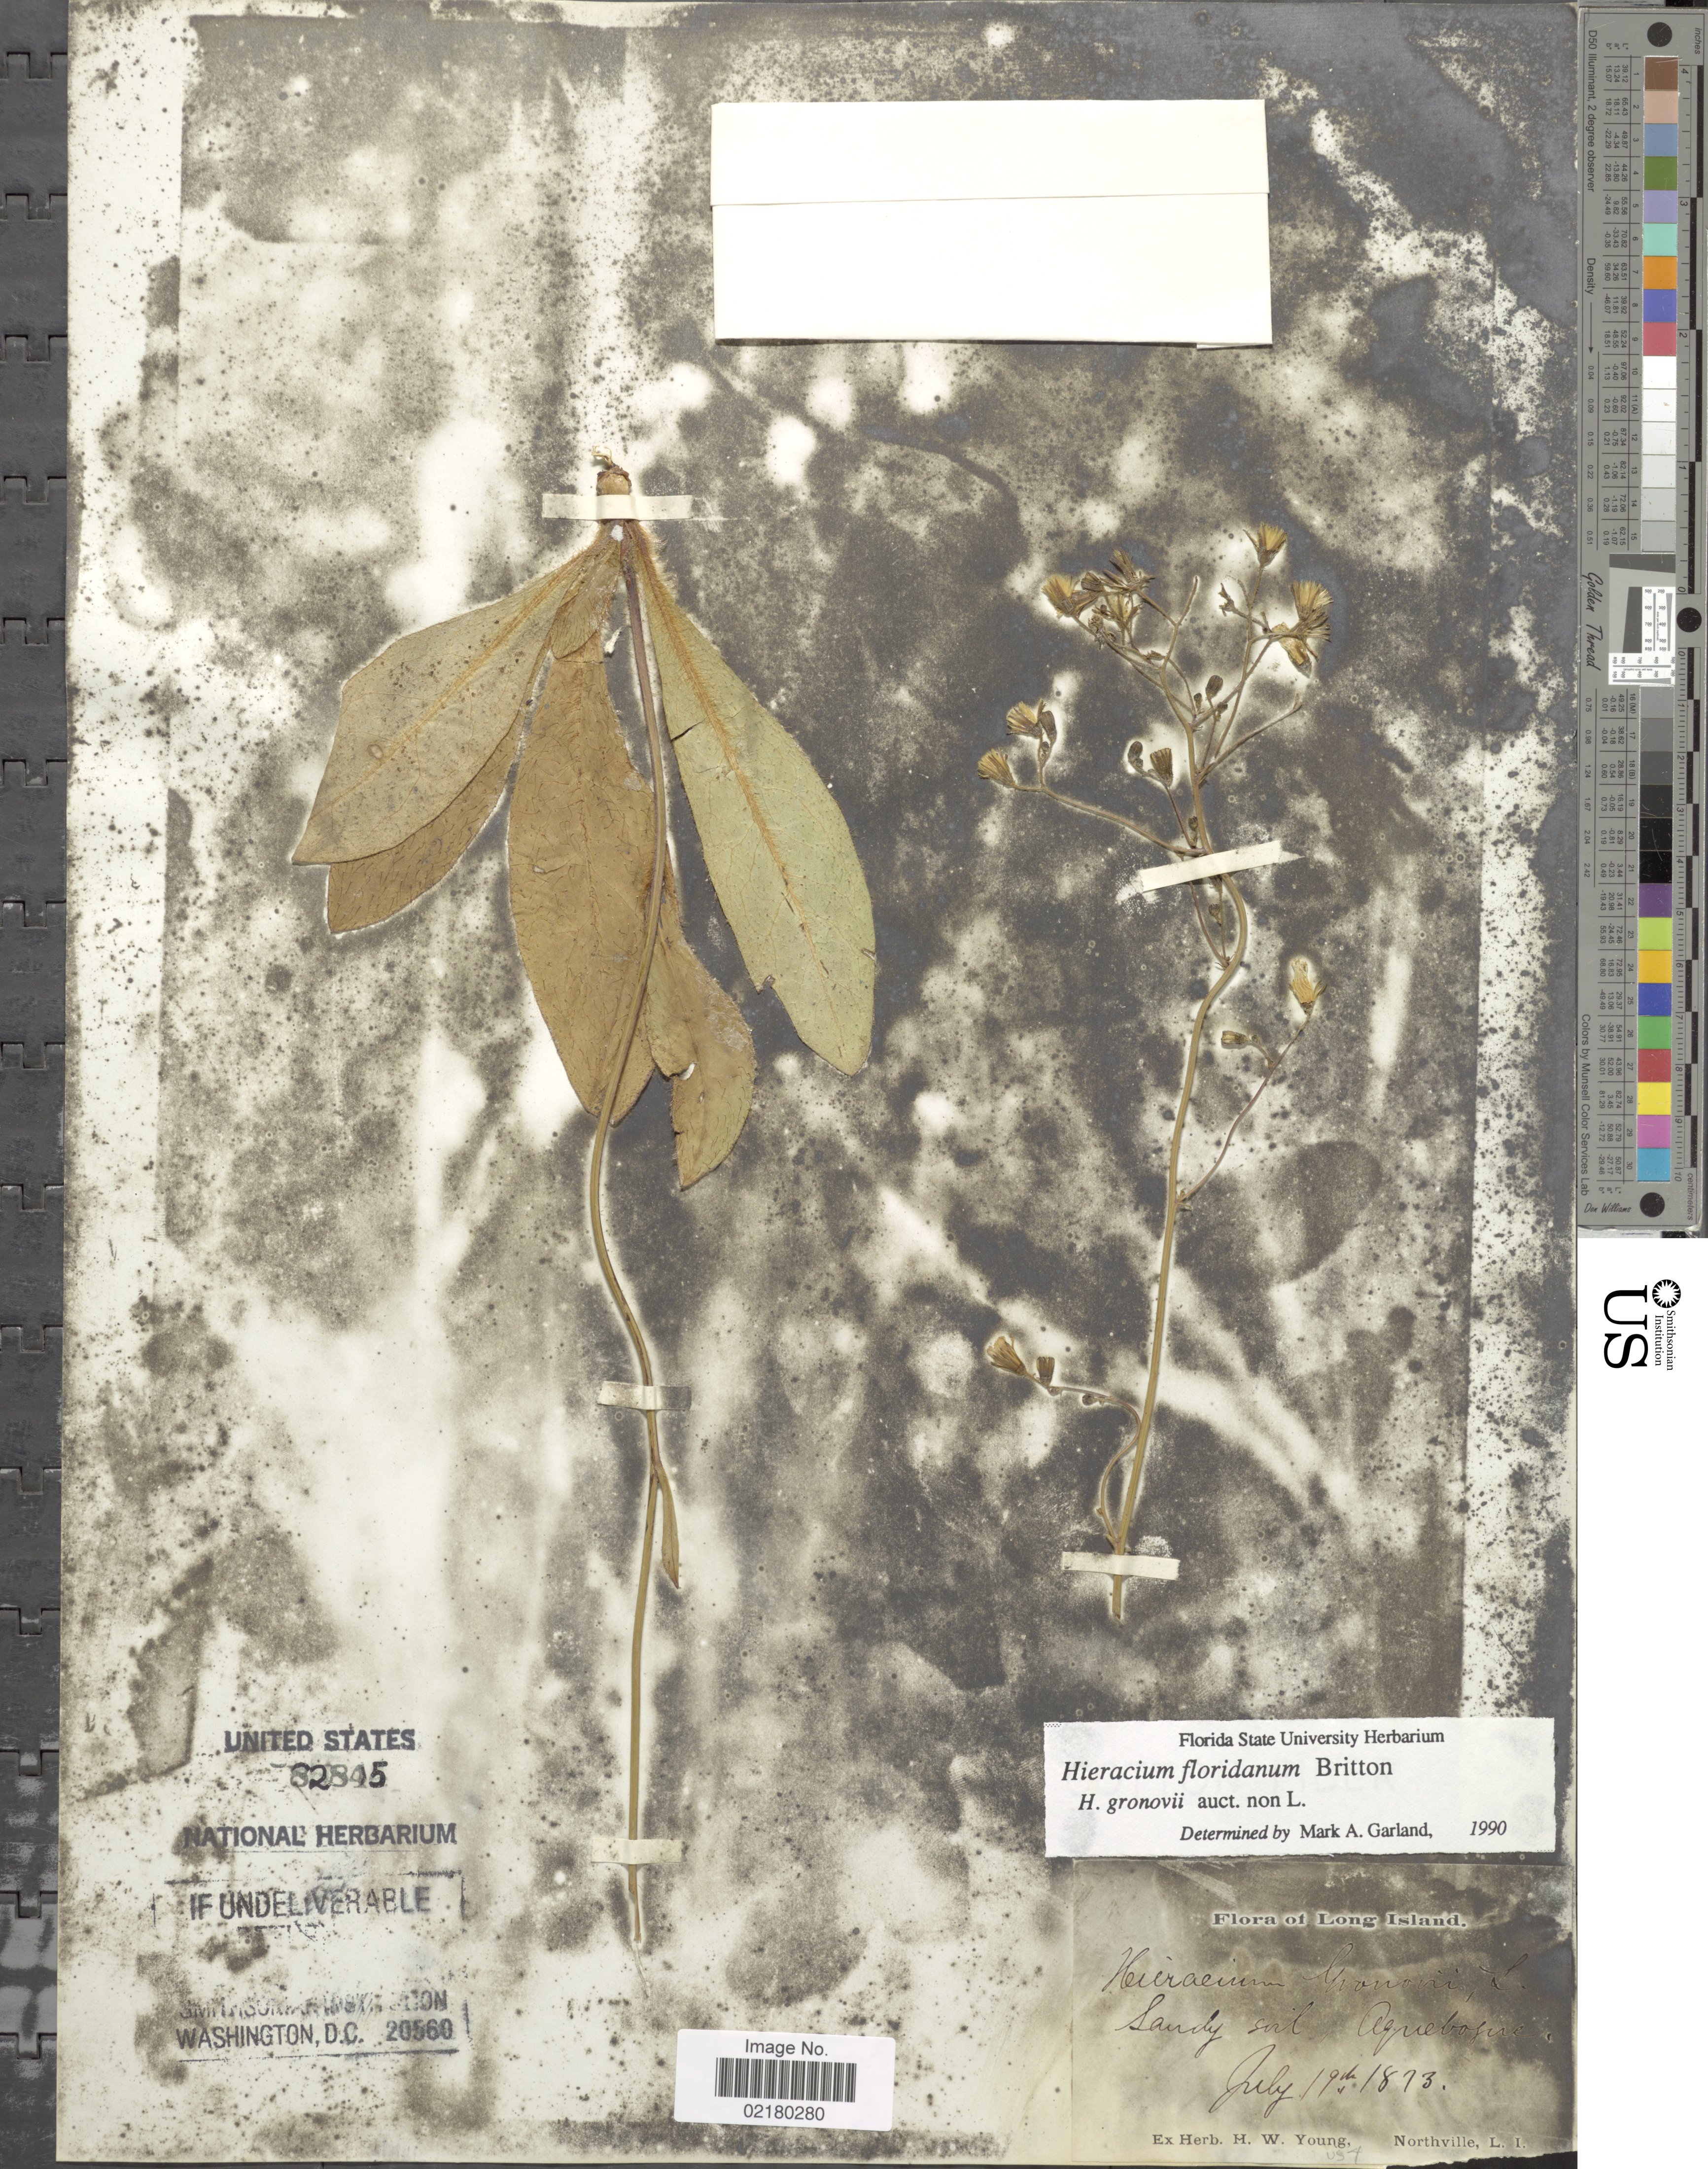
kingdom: Plantae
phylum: Tracheophyta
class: Magnoliopsida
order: Asterales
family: Asteraceae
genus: Hieracium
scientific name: Hieracium gronovii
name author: L.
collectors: ex herb. H.W. Young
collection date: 1873-07-19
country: United States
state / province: New York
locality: Sandy soil, Aquebogue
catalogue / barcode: US 82845